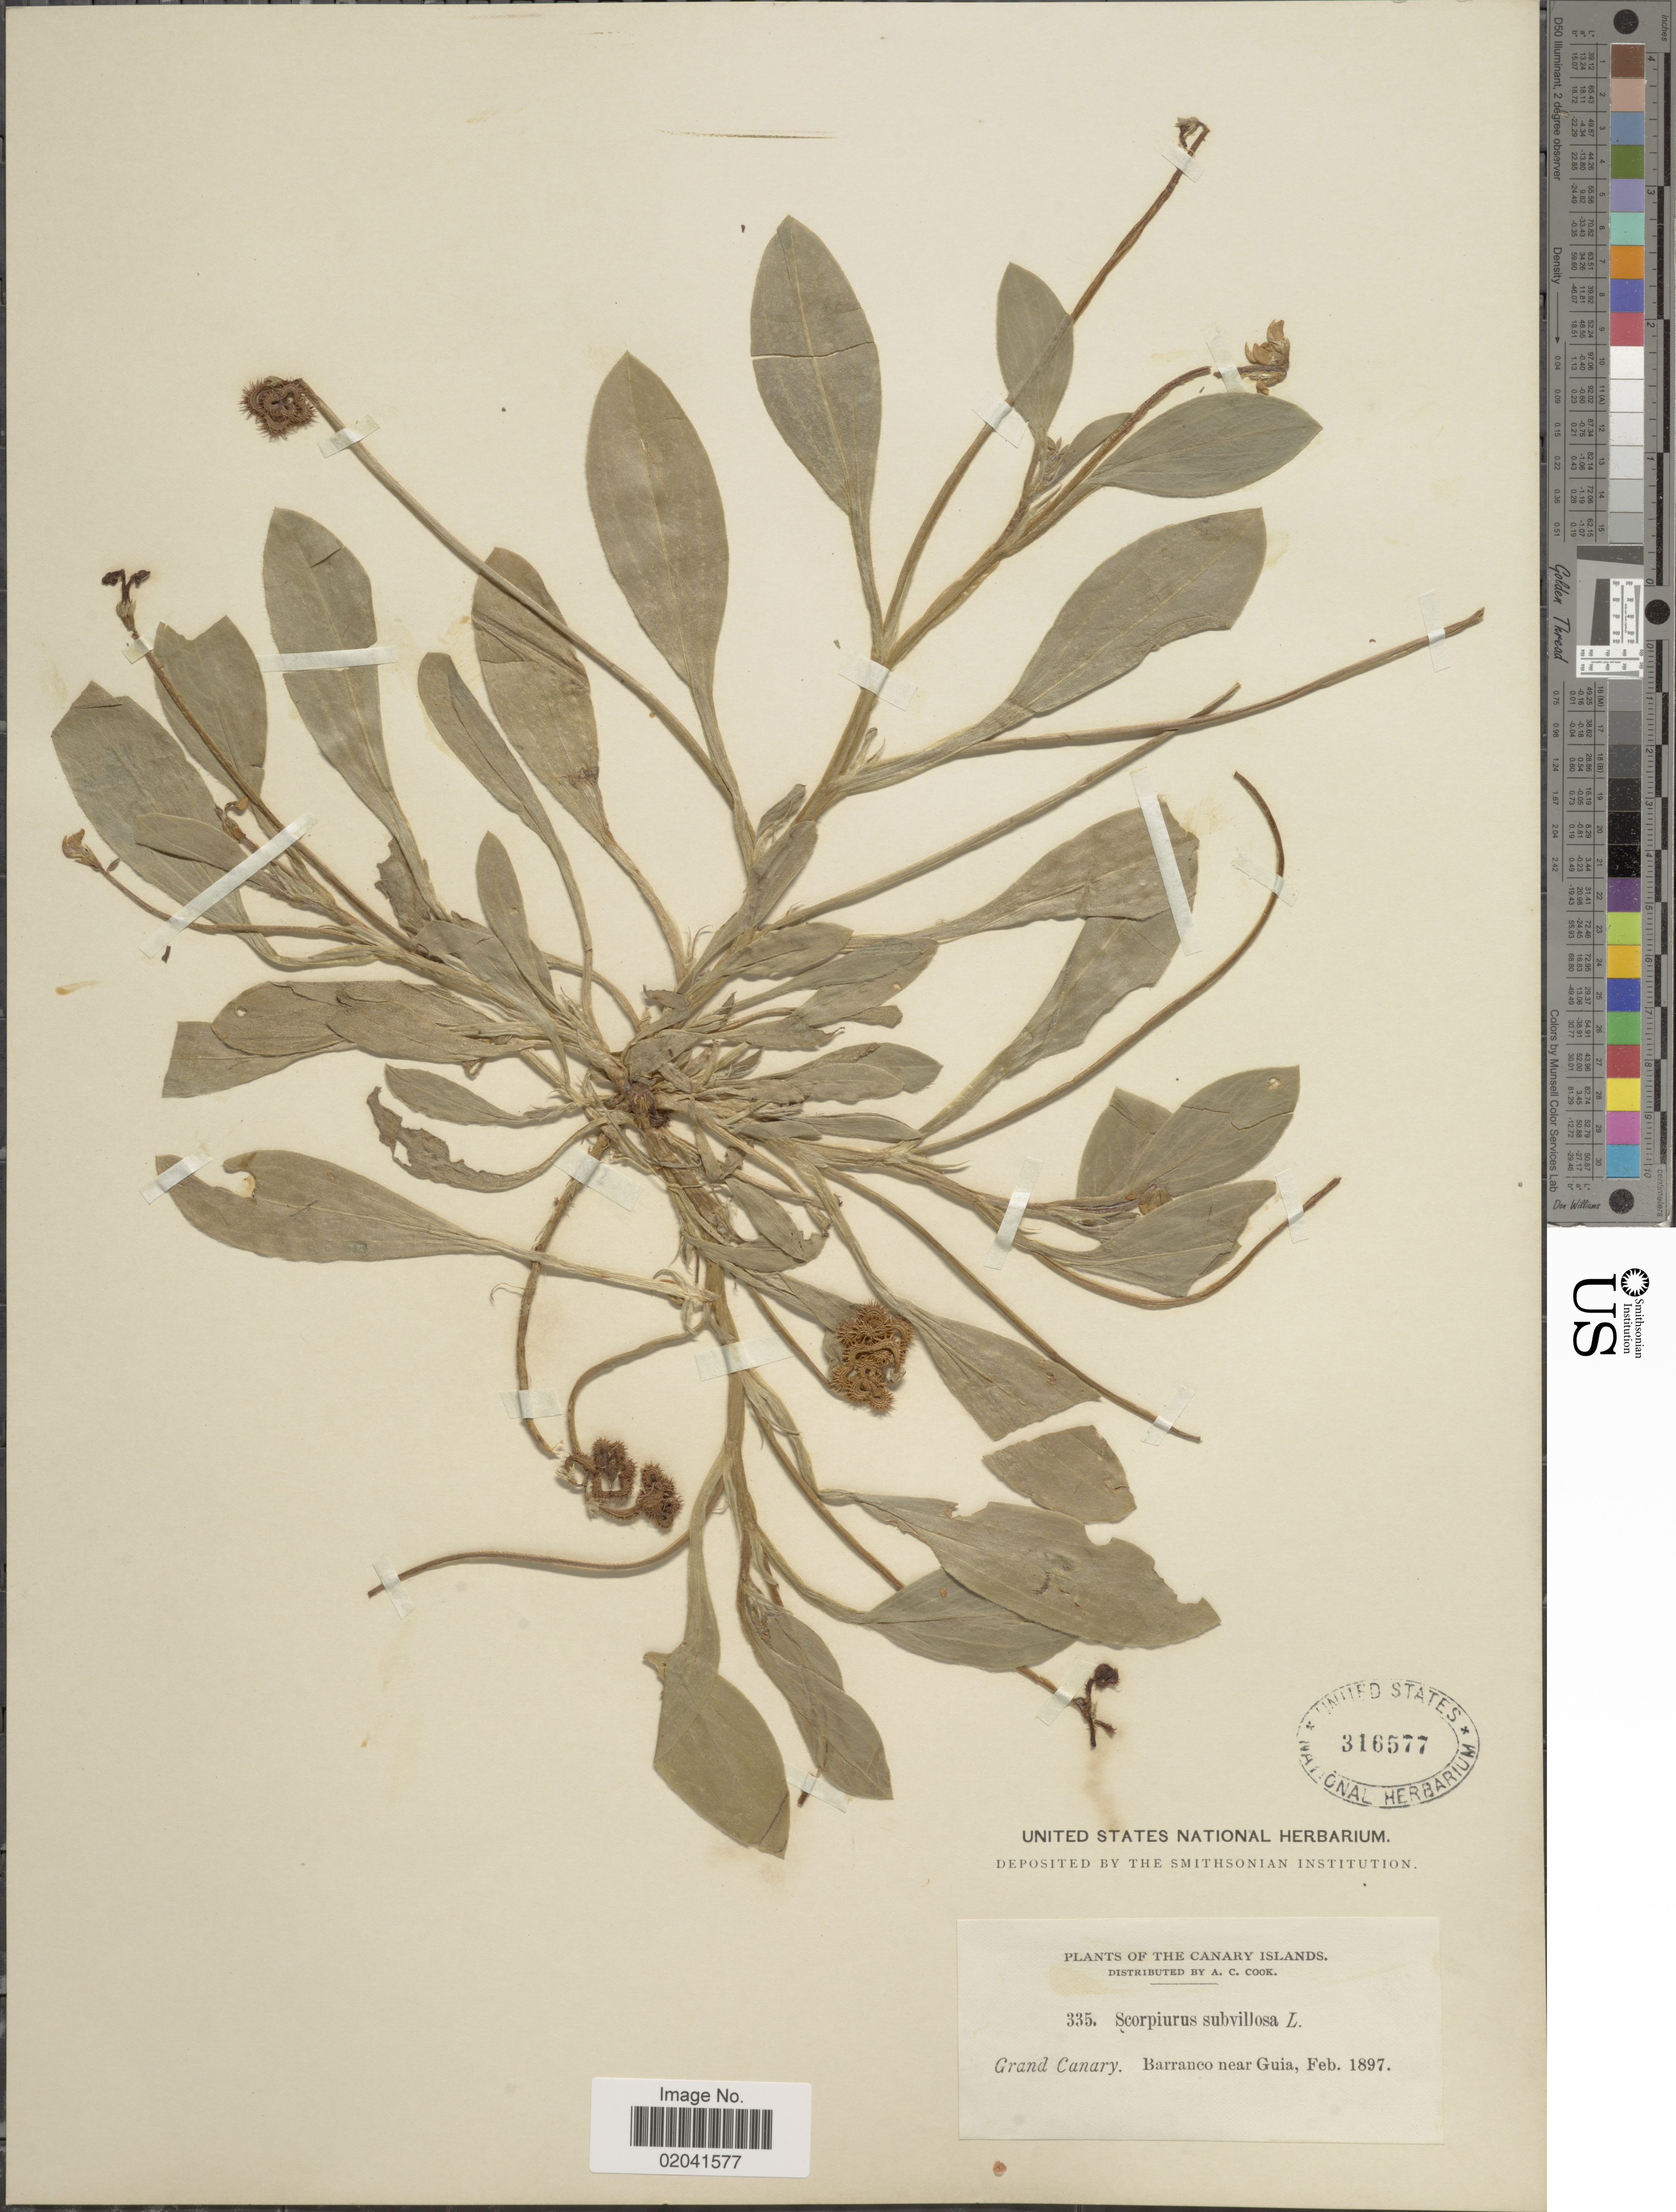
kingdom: Plantae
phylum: Tracheophyta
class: Magnoliopsida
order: Fabales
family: Fabaceae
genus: Scorpiurus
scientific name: Scorpiurus subvillosa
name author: L.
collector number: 335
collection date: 1897-02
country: Spain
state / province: Canarias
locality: Grand canary, Barranco nea Guia. Canary Islands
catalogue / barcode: US 316577